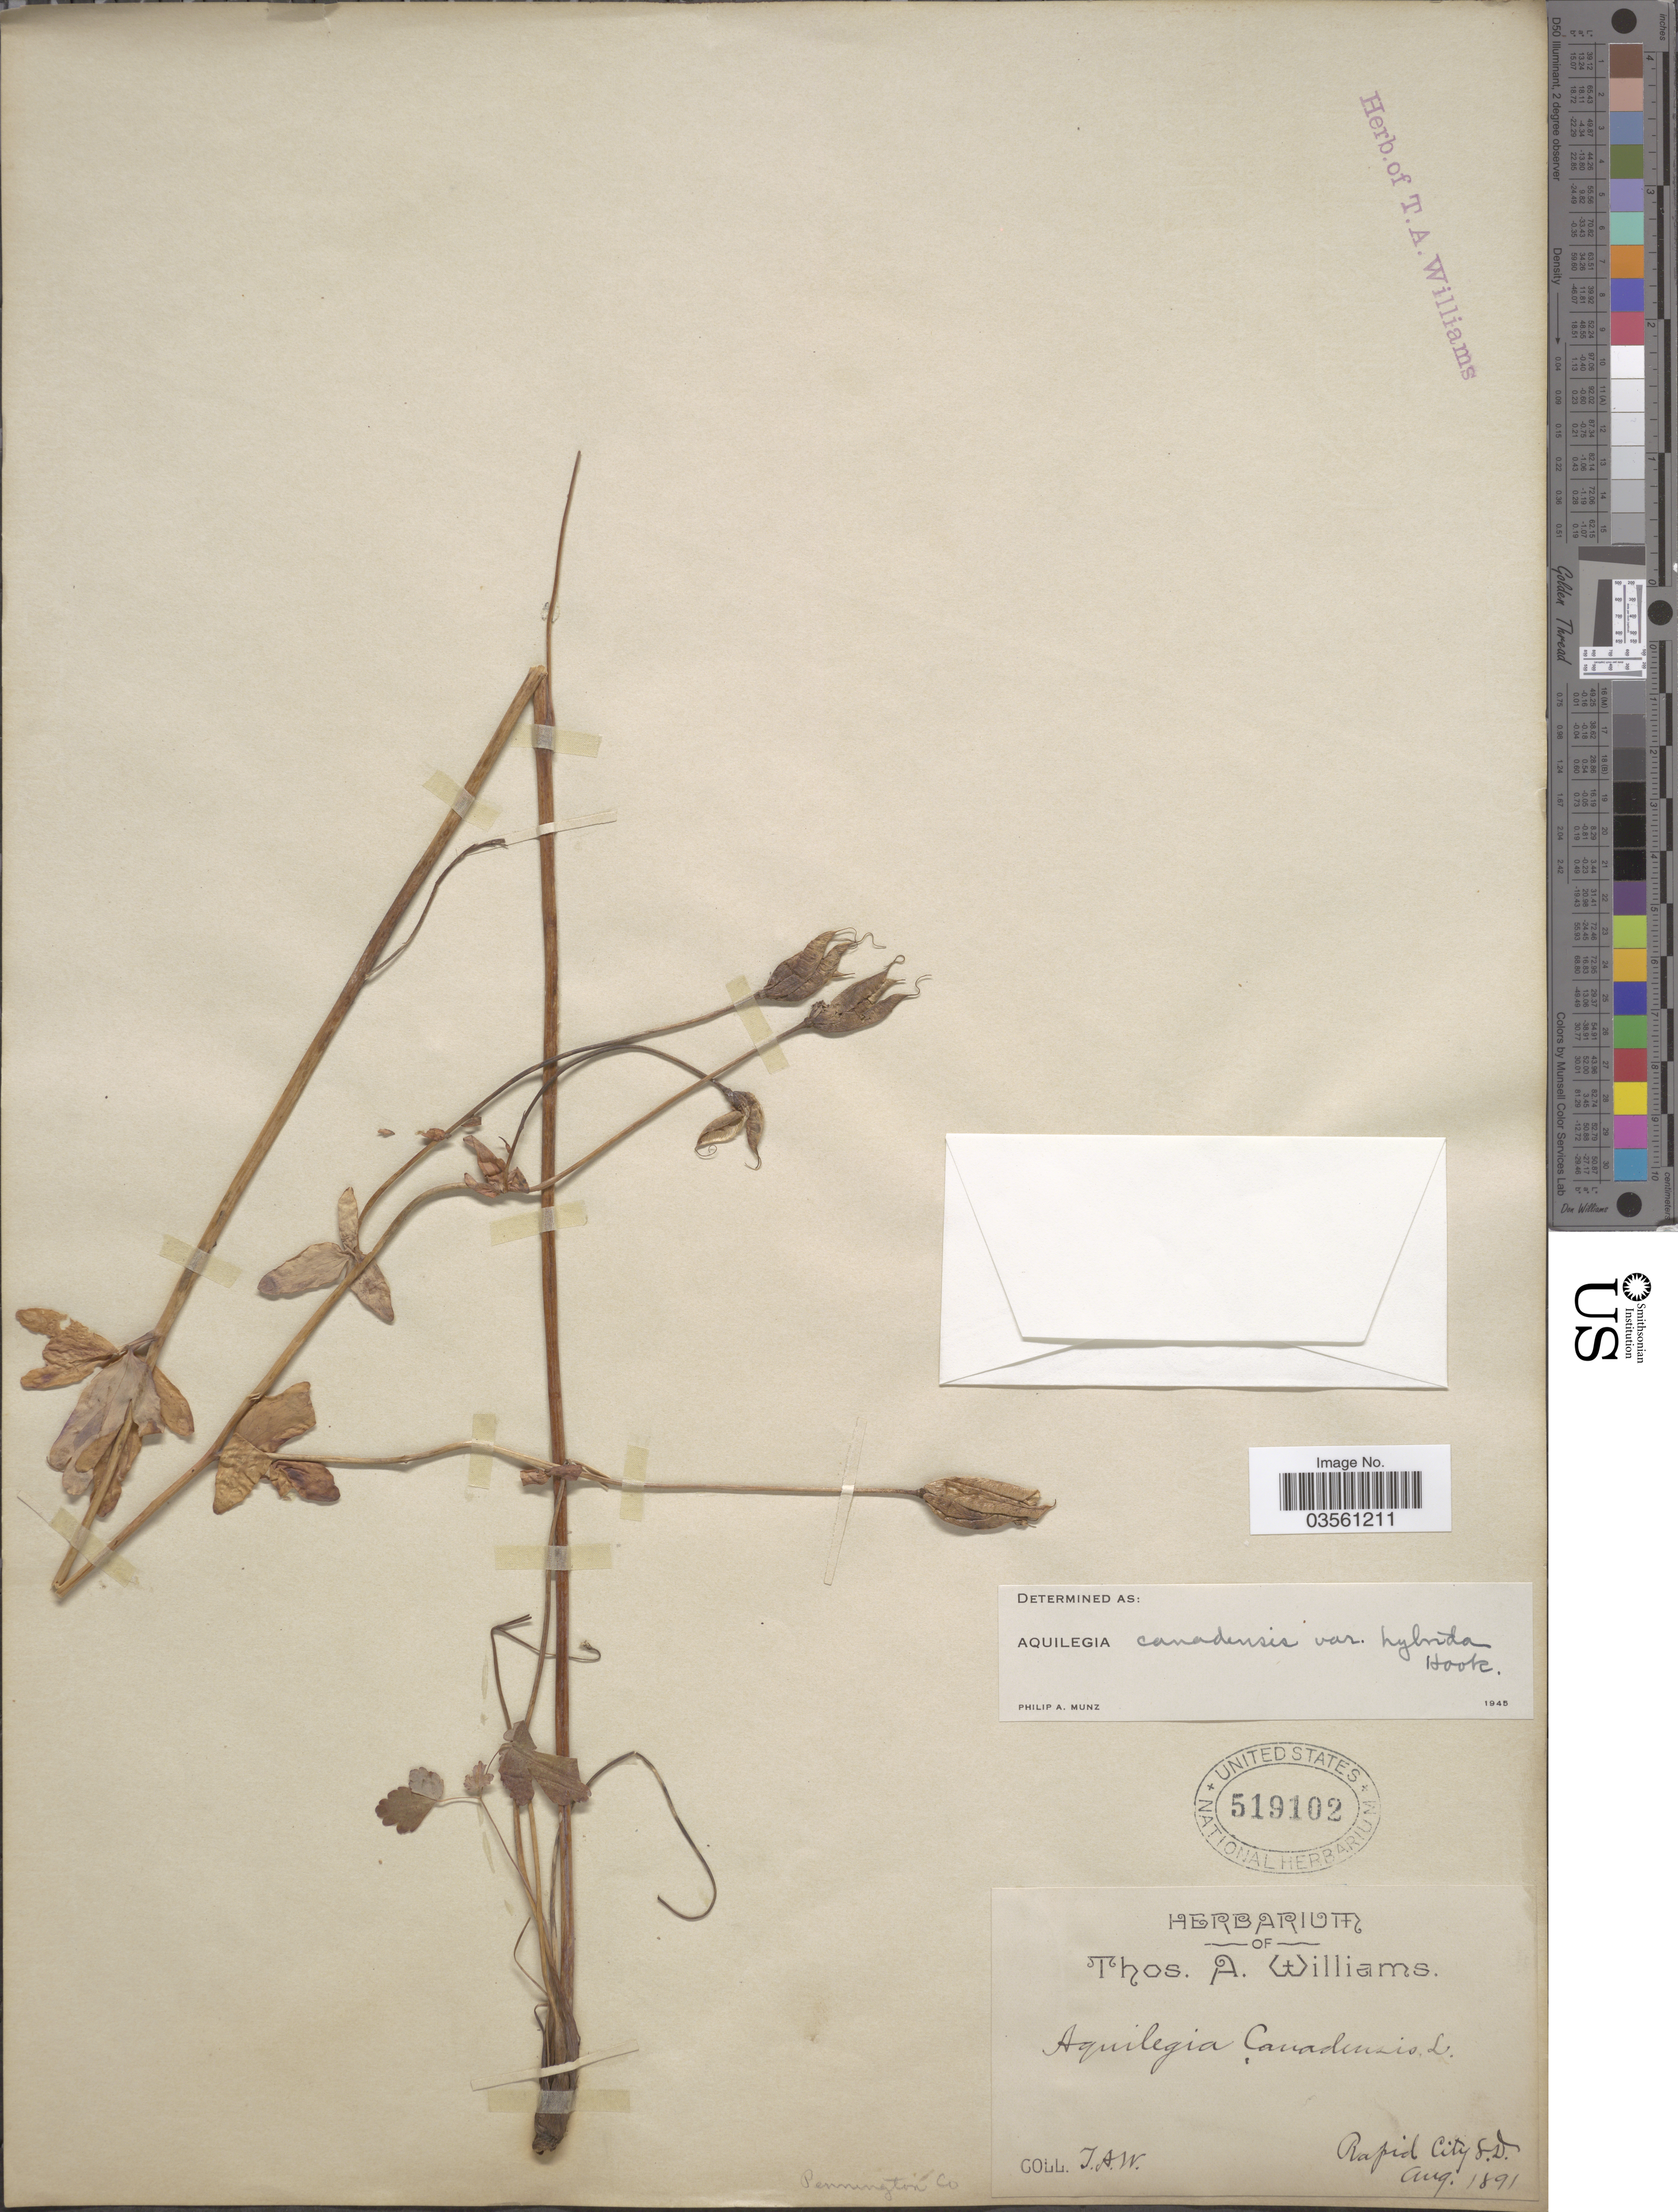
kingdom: Plantae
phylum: Tracheophyta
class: Magnoliopsida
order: Ranunculales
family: Ranunculaceae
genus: Aquilegia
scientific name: Aquilegia canadensis var. hybrida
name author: Hook.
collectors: T. A. Williams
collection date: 1891-08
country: United States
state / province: South Dakota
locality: Rapid City. Pennington Co.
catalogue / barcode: US 519102